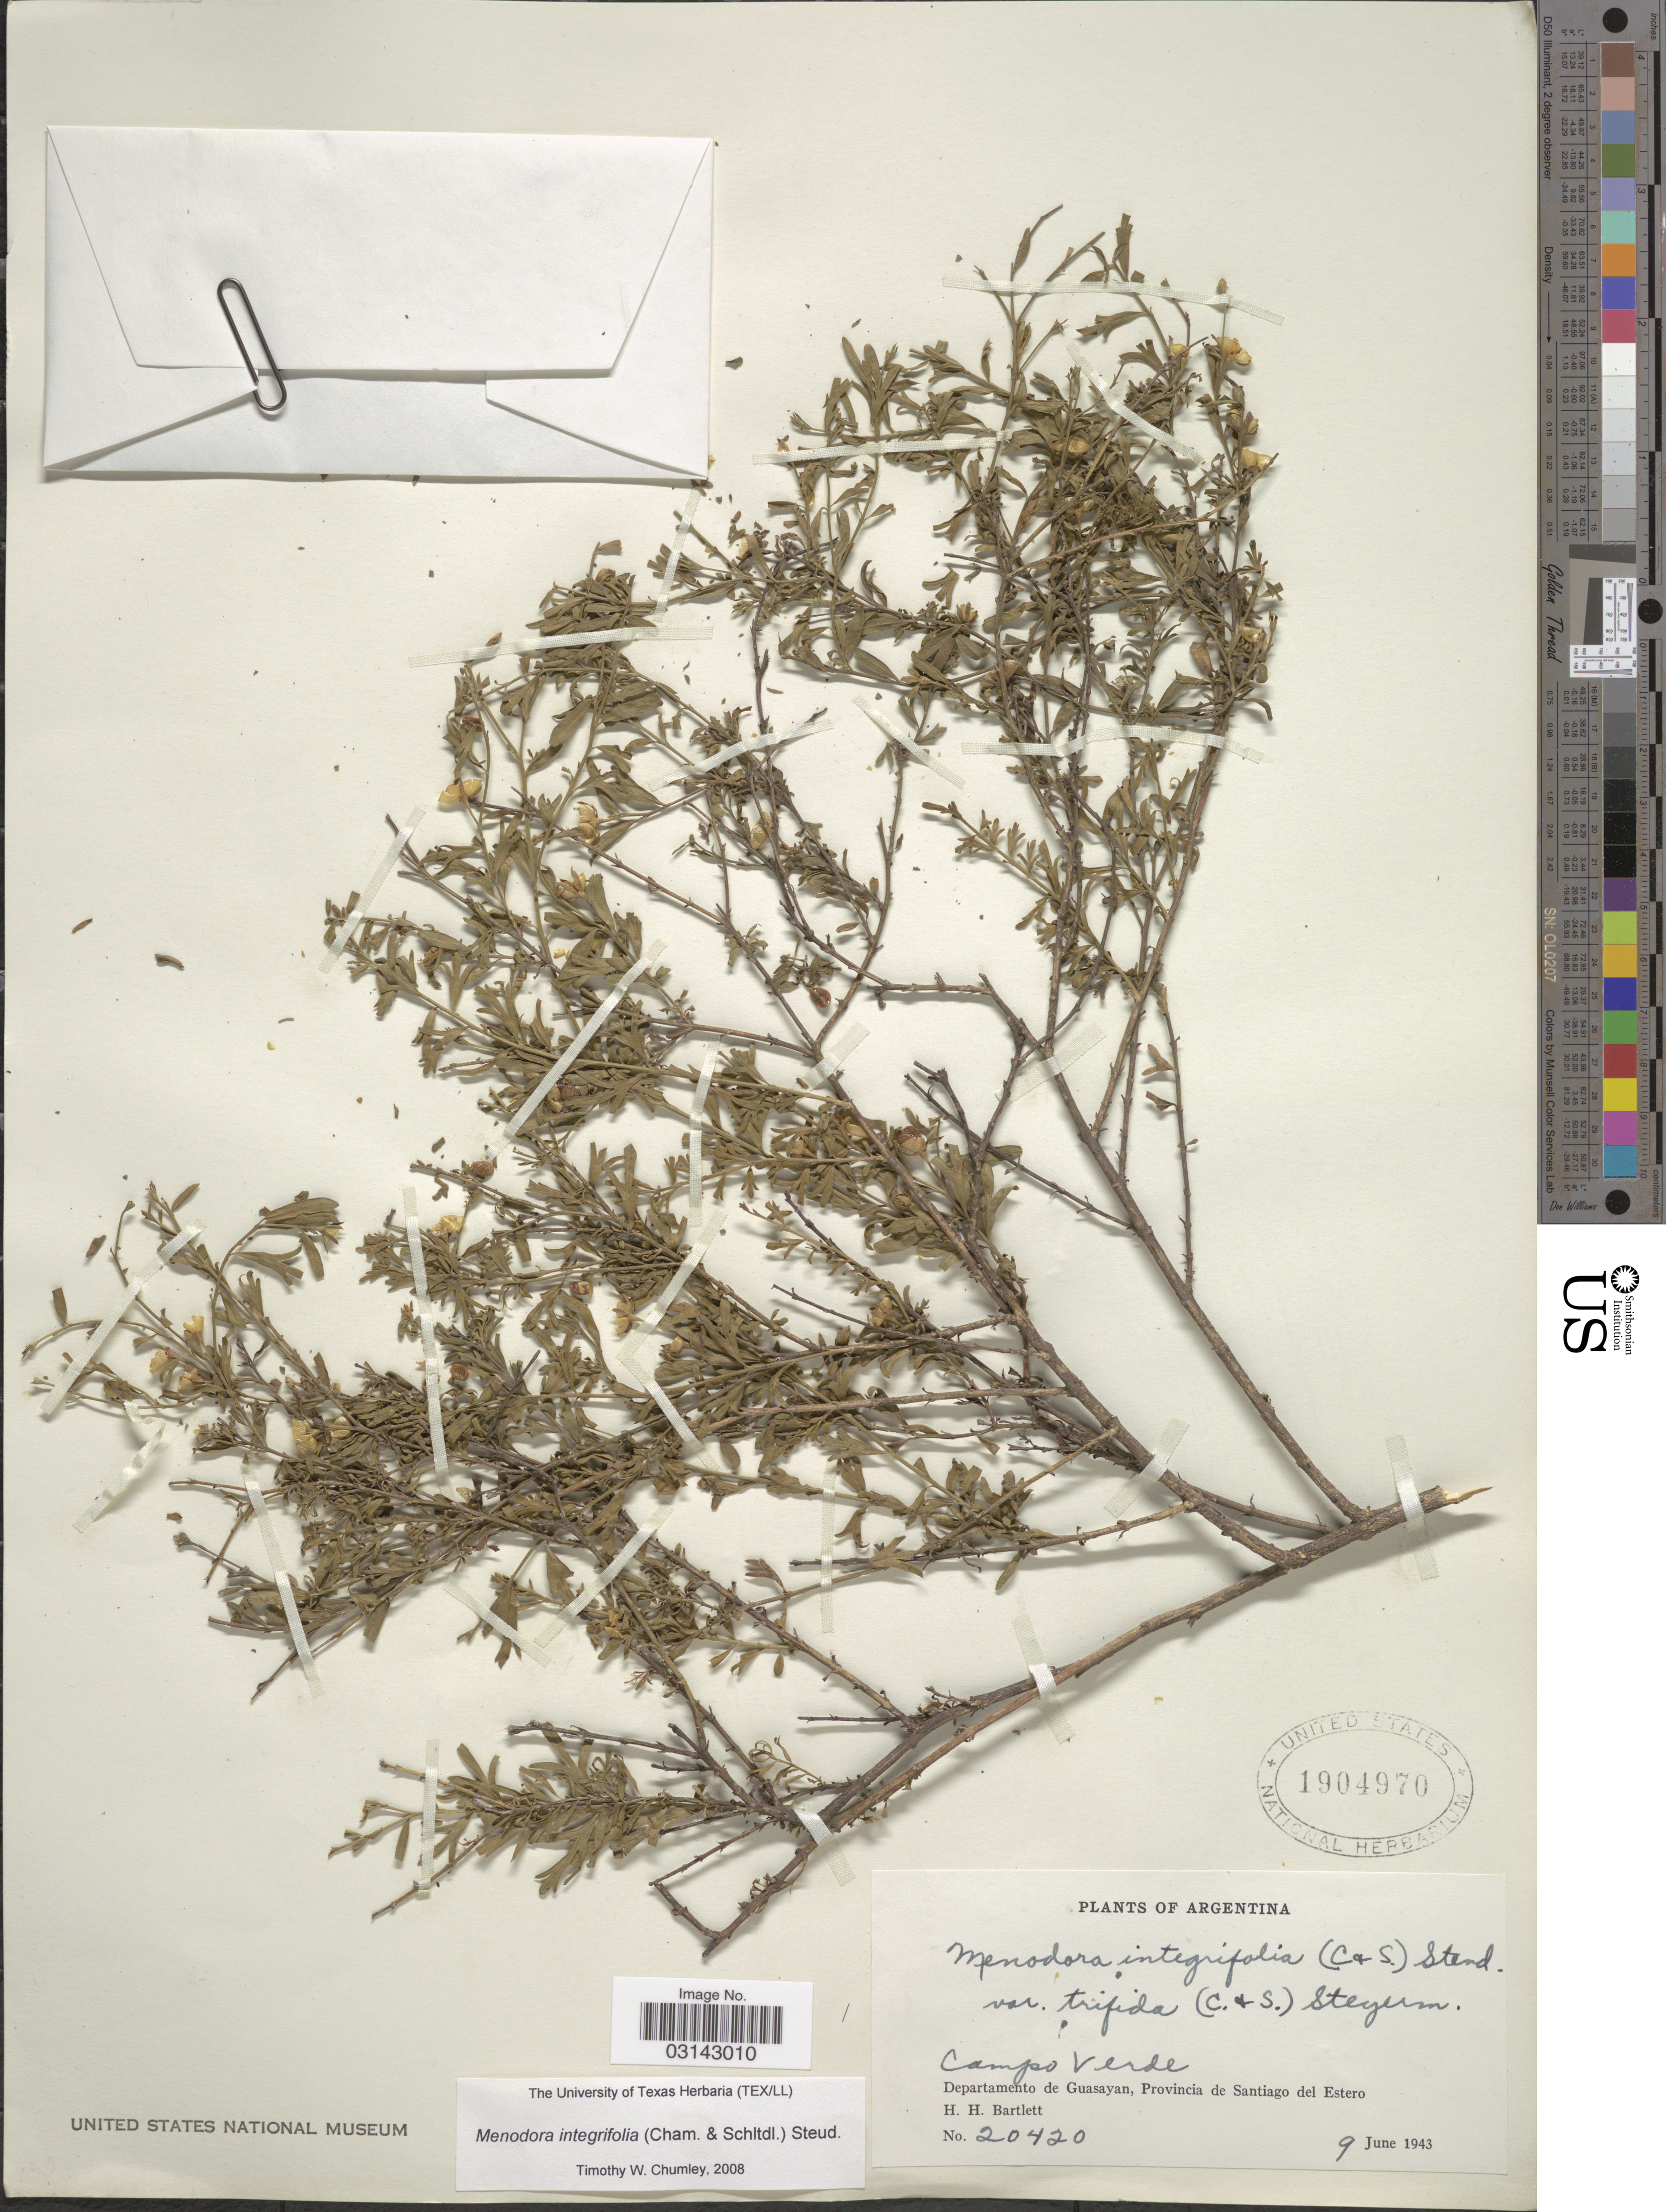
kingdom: Plantae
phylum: Tracheophyta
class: Magnoliopsida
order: Lamiales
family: Oleaceae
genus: Menodora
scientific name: Menodora integrifolia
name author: (Cham. & Schltdl.) Steud.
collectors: H. H. Bartlett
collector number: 20420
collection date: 1943-06-09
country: Argentina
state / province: Santiago del Estero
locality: Campo Verde. Departamento de Guasayan, Provincia de Santiago del Estero.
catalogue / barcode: US 1904970